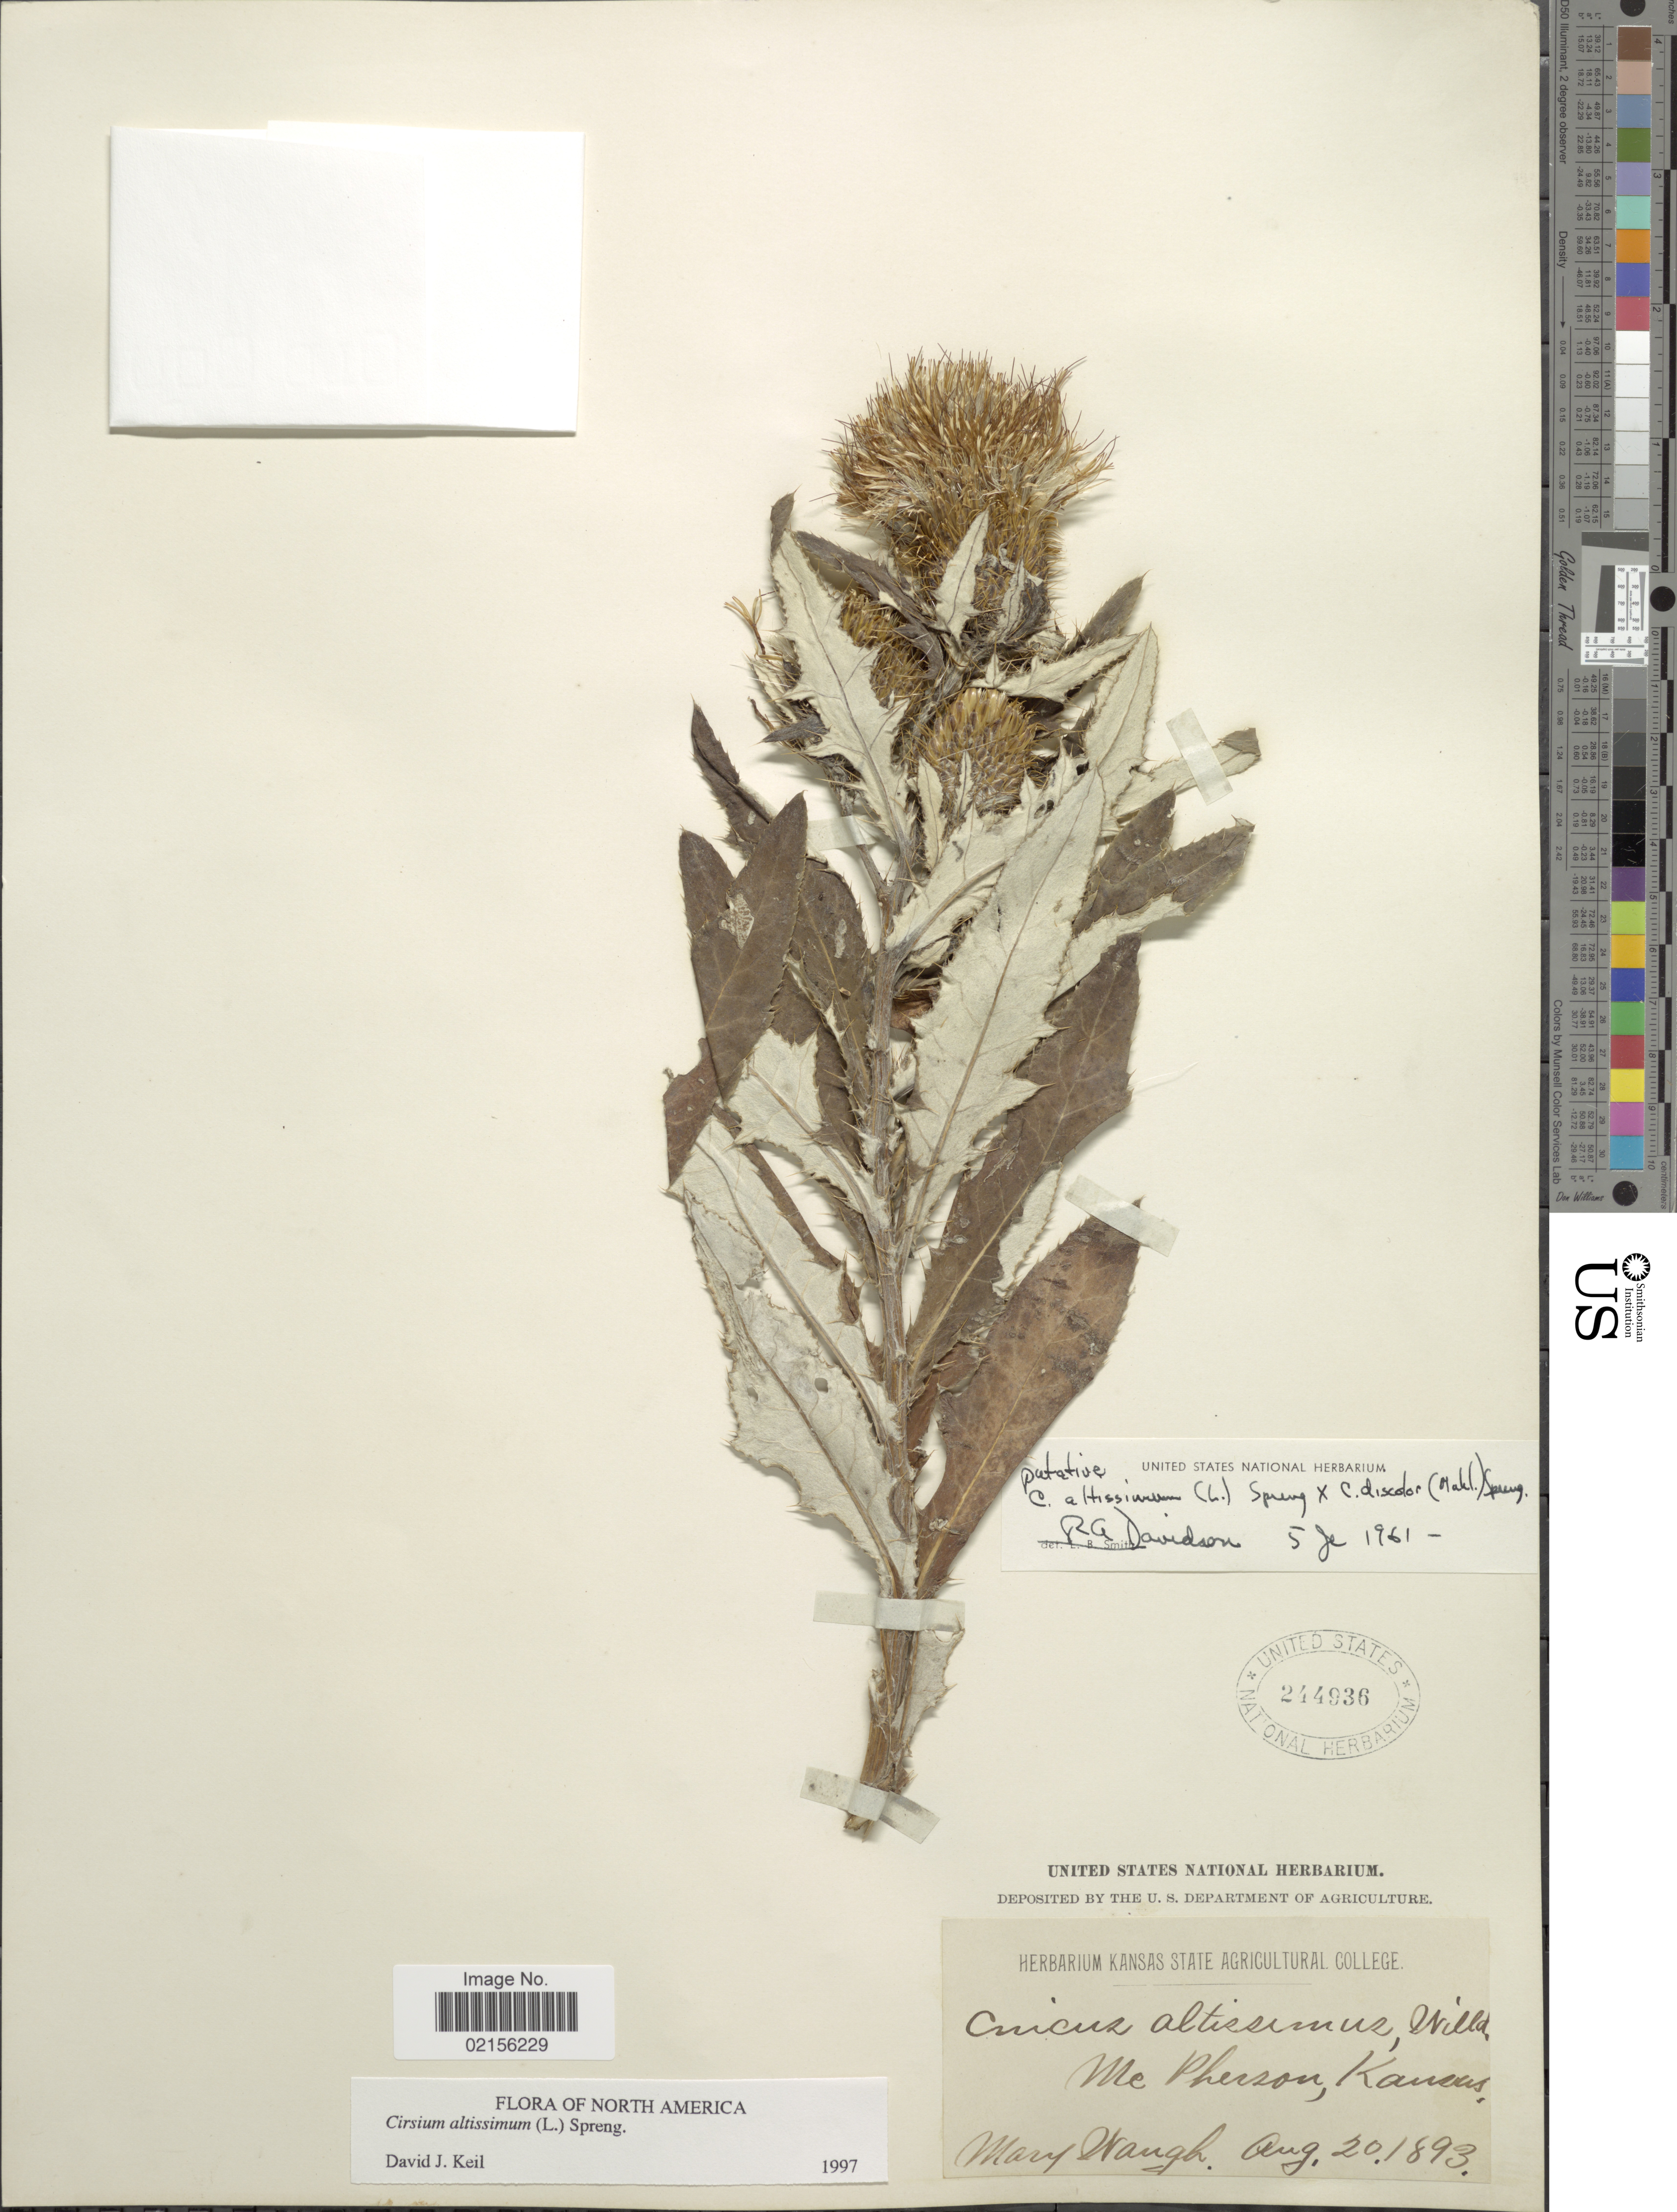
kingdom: Plantae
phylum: Tracheophyta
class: Magnoliopsida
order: Asterales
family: Asteraceae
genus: Cirsium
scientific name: Cirsium altissimum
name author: (L.) Spreng.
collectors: M. Waugh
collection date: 1893-08-20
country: United States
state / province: Kansas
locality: McPherson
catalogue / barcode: US 244936